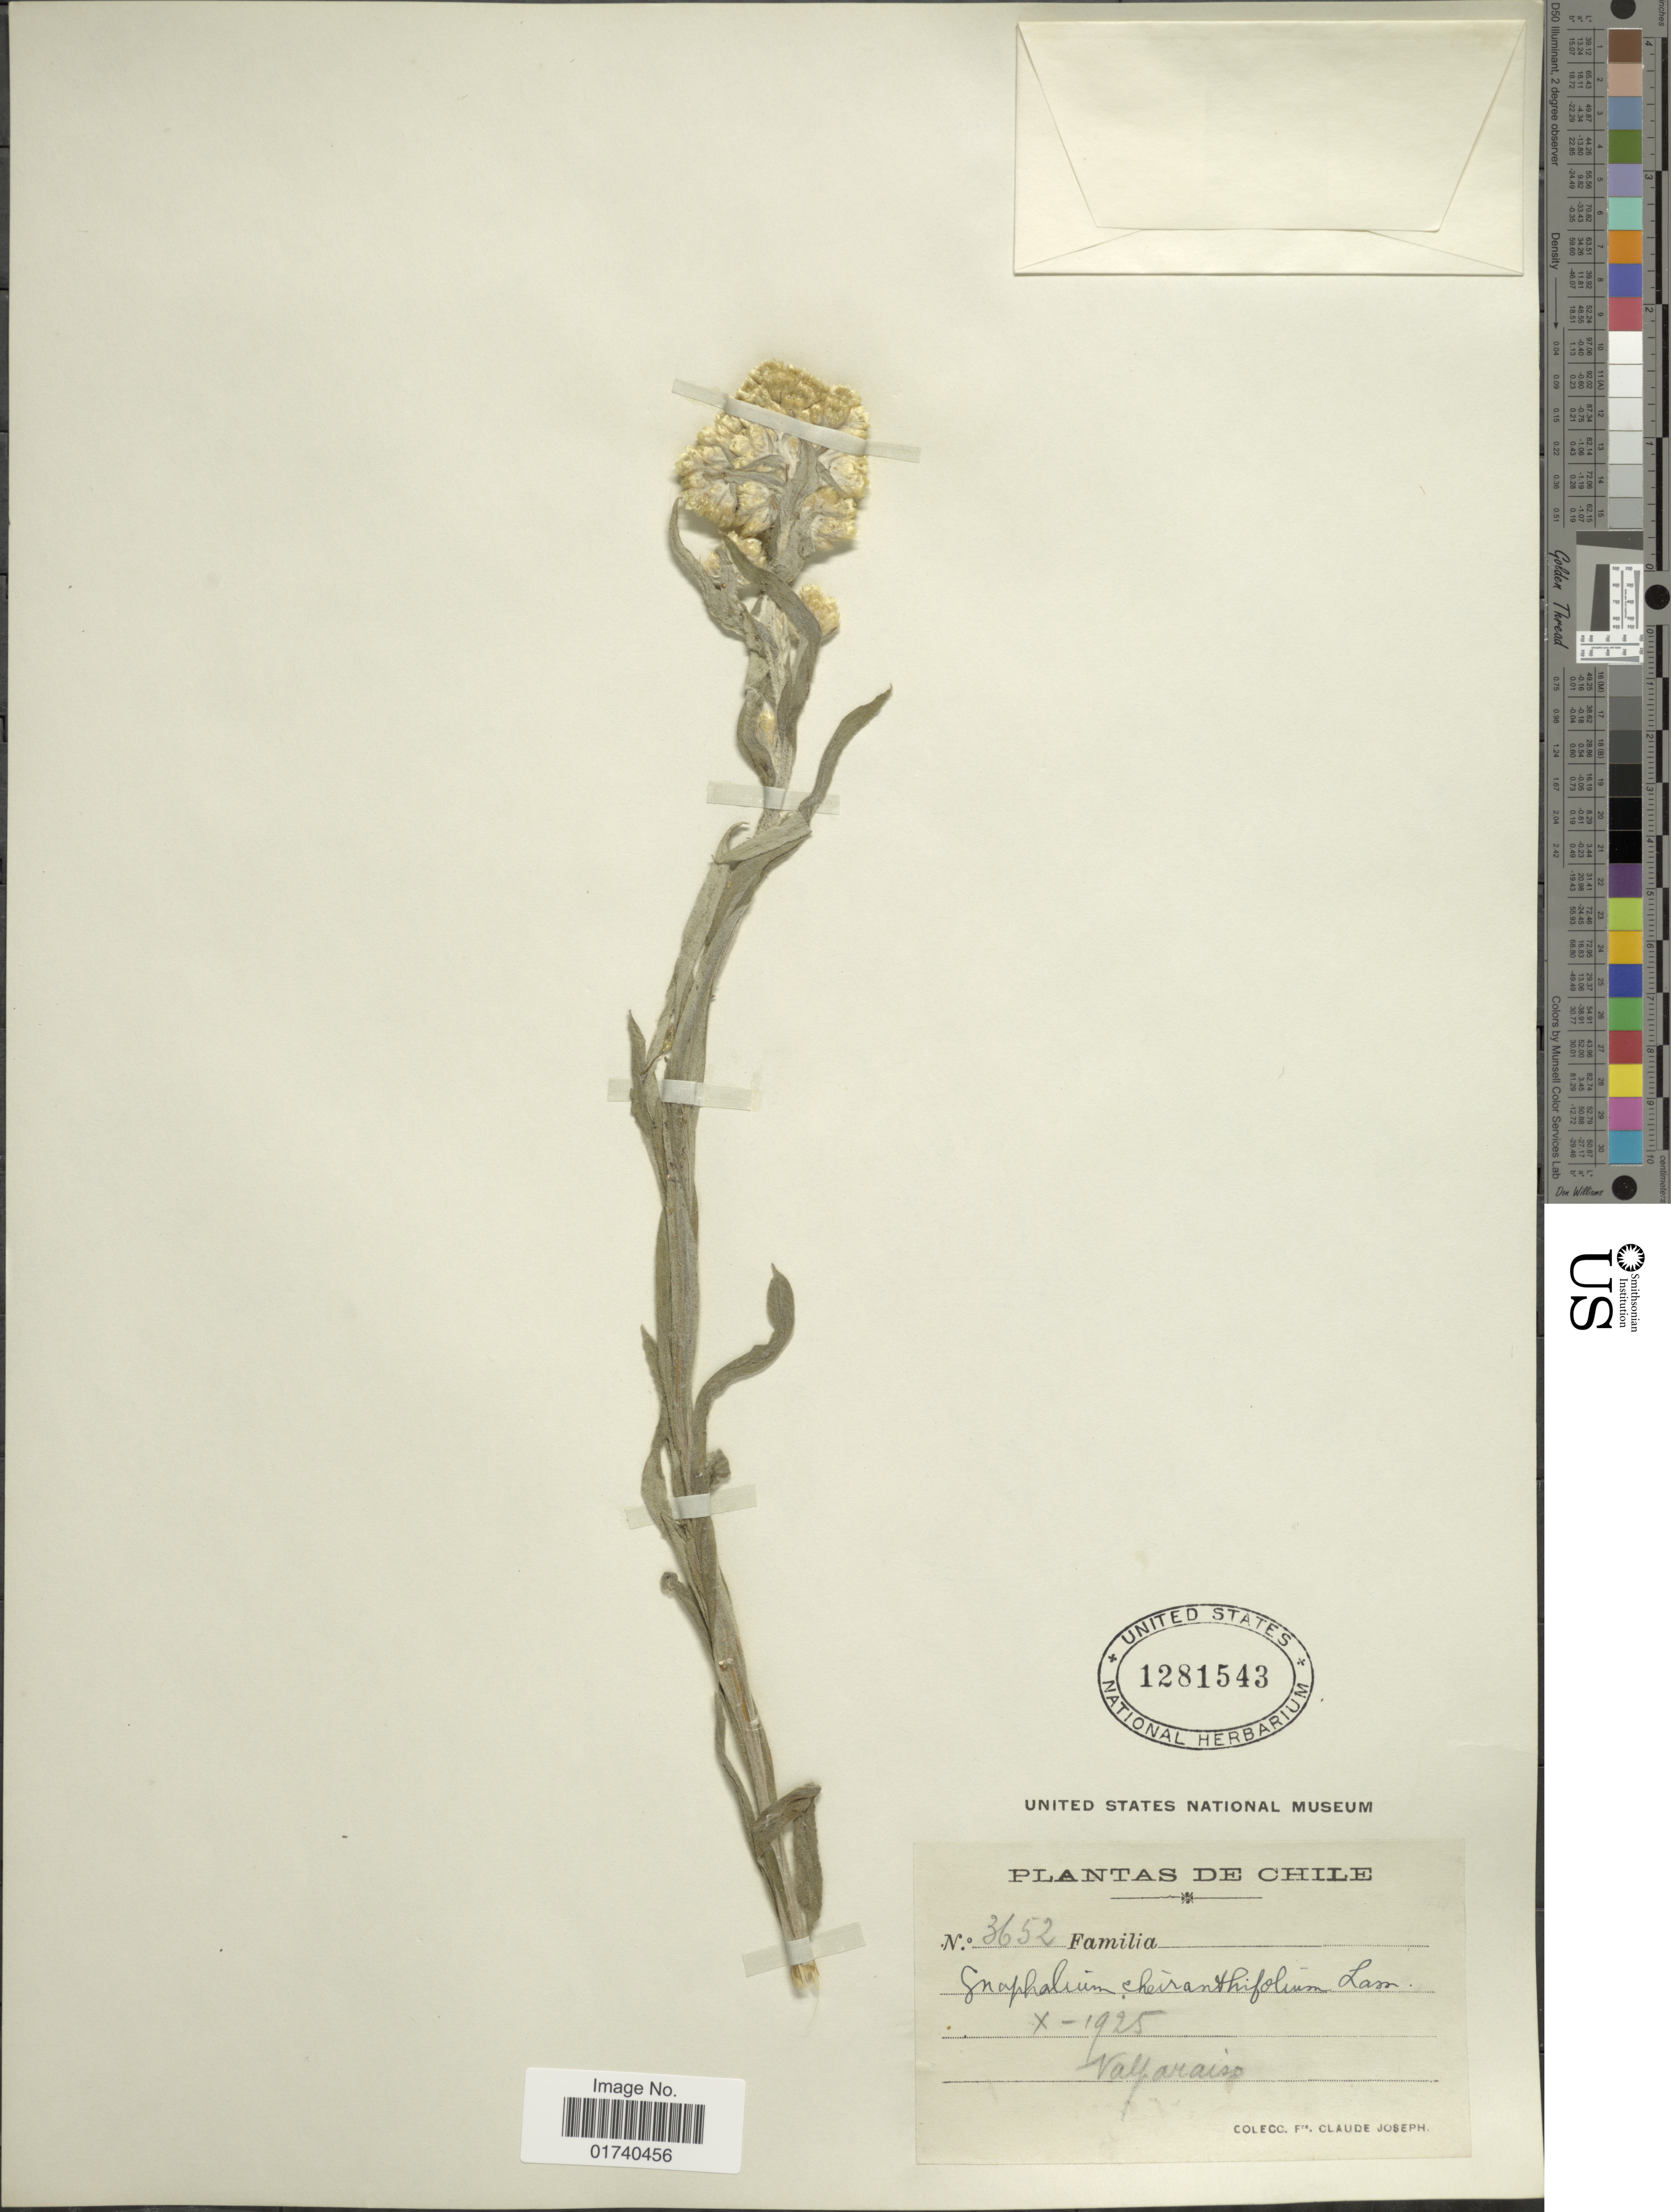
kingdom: Plantae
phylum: Tracheophyta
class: Magnoliopsida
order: Asterales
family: Asteraceae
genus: Pseudognaphalium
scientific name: Pseudognaphalium cheiranthifolium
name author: (Lam.) Hilliard & B.L. Burtt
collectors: Bro. Claude-Joseph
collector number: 3652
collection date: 1925-10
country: Chile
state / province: Valparaíso (V)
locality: Valparaiso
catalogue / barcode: US 1281543